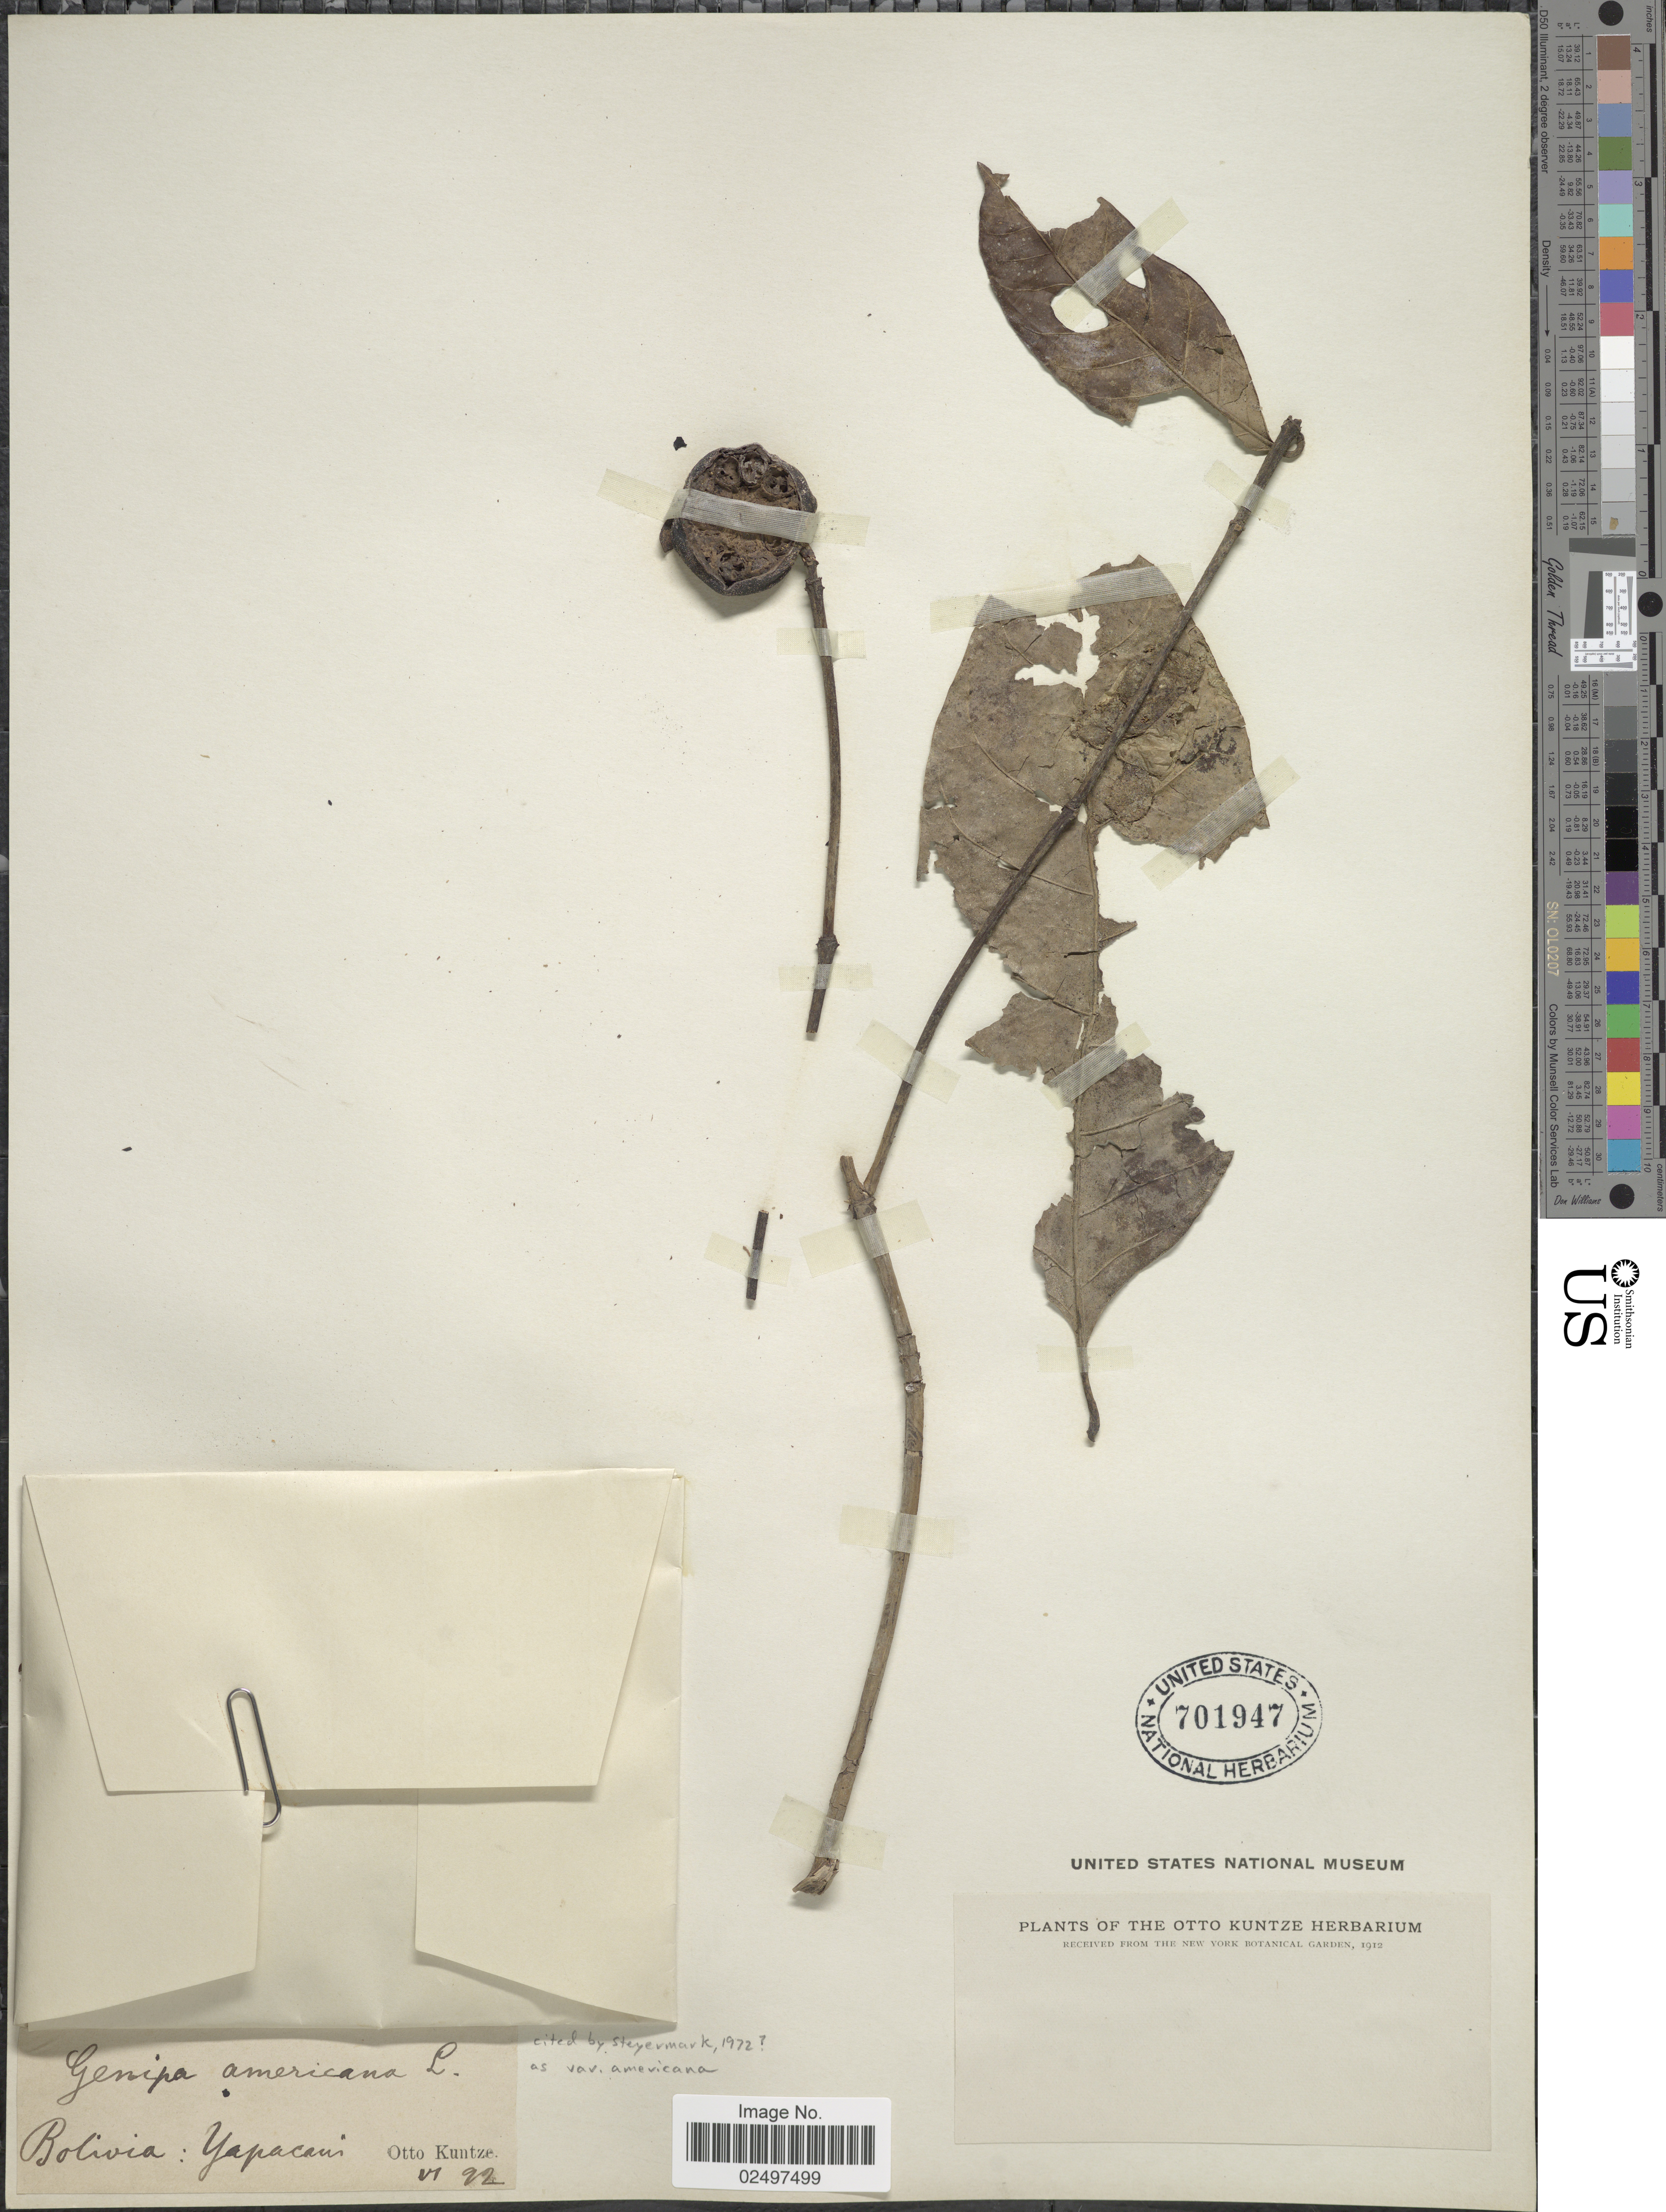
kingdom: Plantae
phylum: Tracheophyta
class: Magnoliopsida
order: Gentianales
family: Rubiaceae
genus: Genipa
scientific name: Genipa americana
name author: L.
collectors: C.E.O. Kuntze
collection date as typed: Transcribed d/m/y: /6/92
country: Bolivia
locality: Yapacani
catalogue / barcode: US 701947